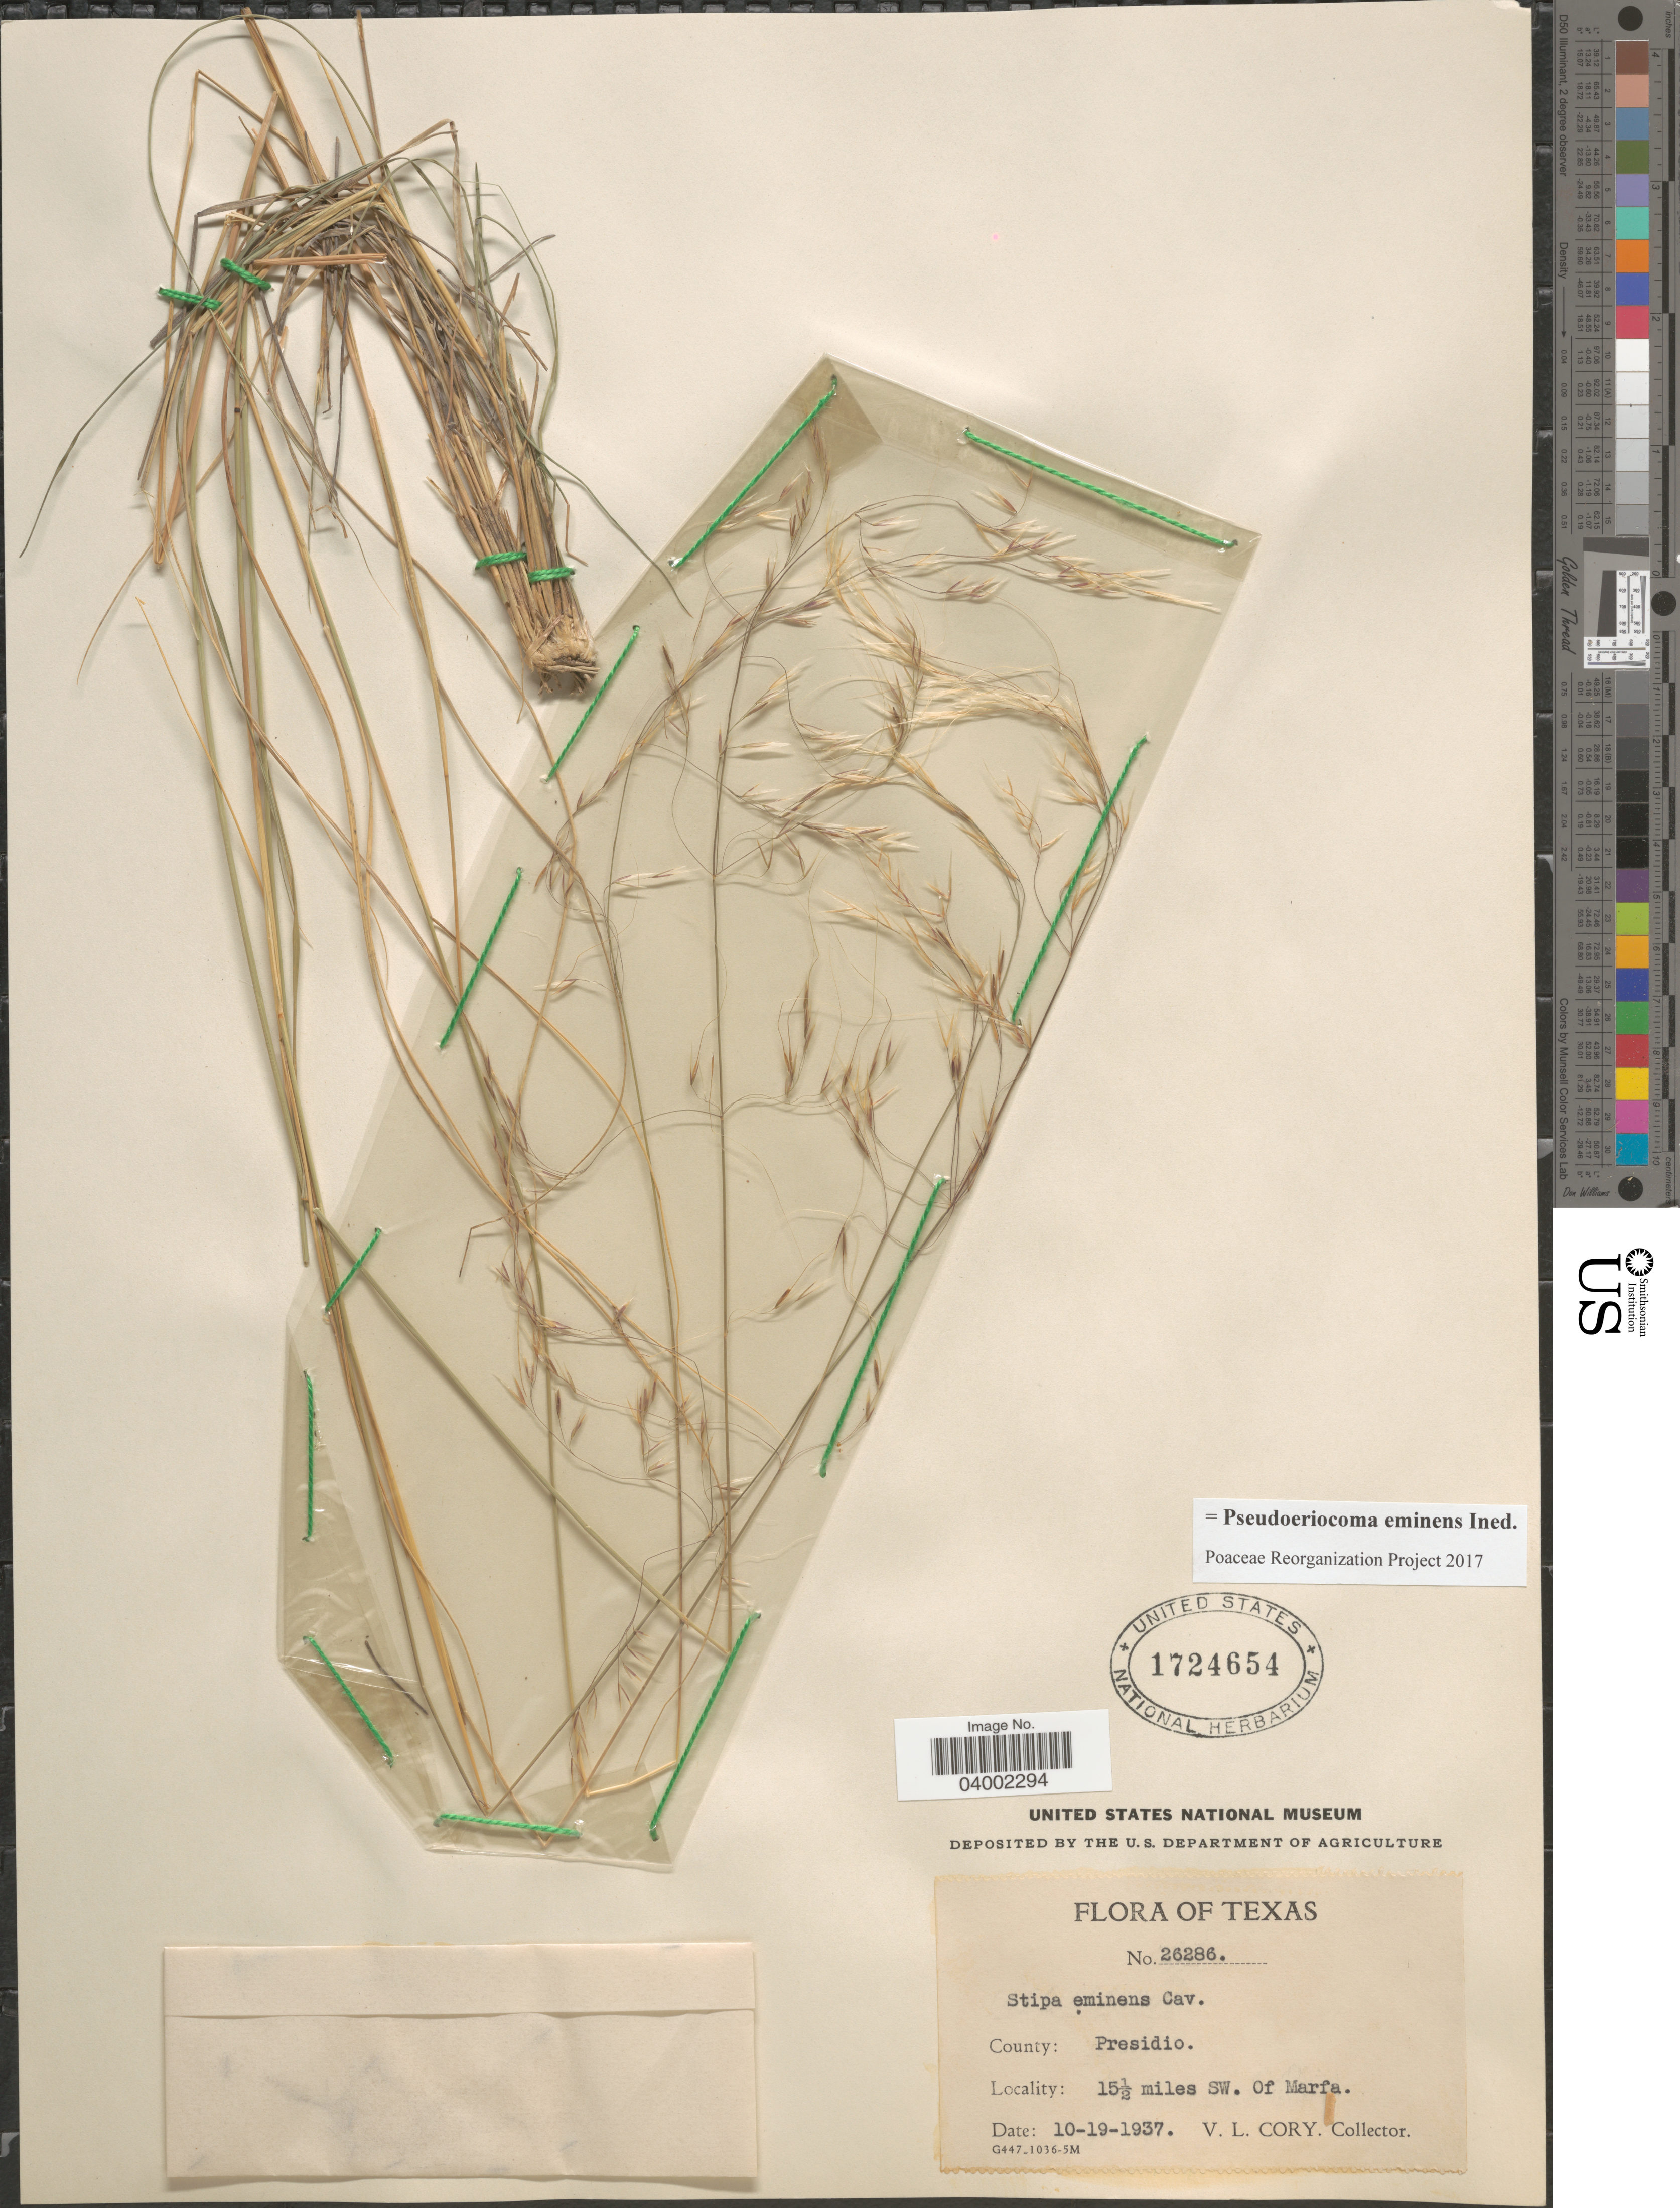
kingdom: Plantae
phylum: Tracheophyta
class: Liliopsida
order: Poales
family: Poaceae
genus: Pseudoeriocoma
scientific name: Pseudoeriocoma eminens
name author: (Cav.) Romasch.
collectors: V. Cory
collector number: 26286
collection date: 1937-10-19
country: United States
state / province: Texas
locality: County: Presidio. 15½ miles SW. of Marfa.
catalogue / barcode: US 1724654